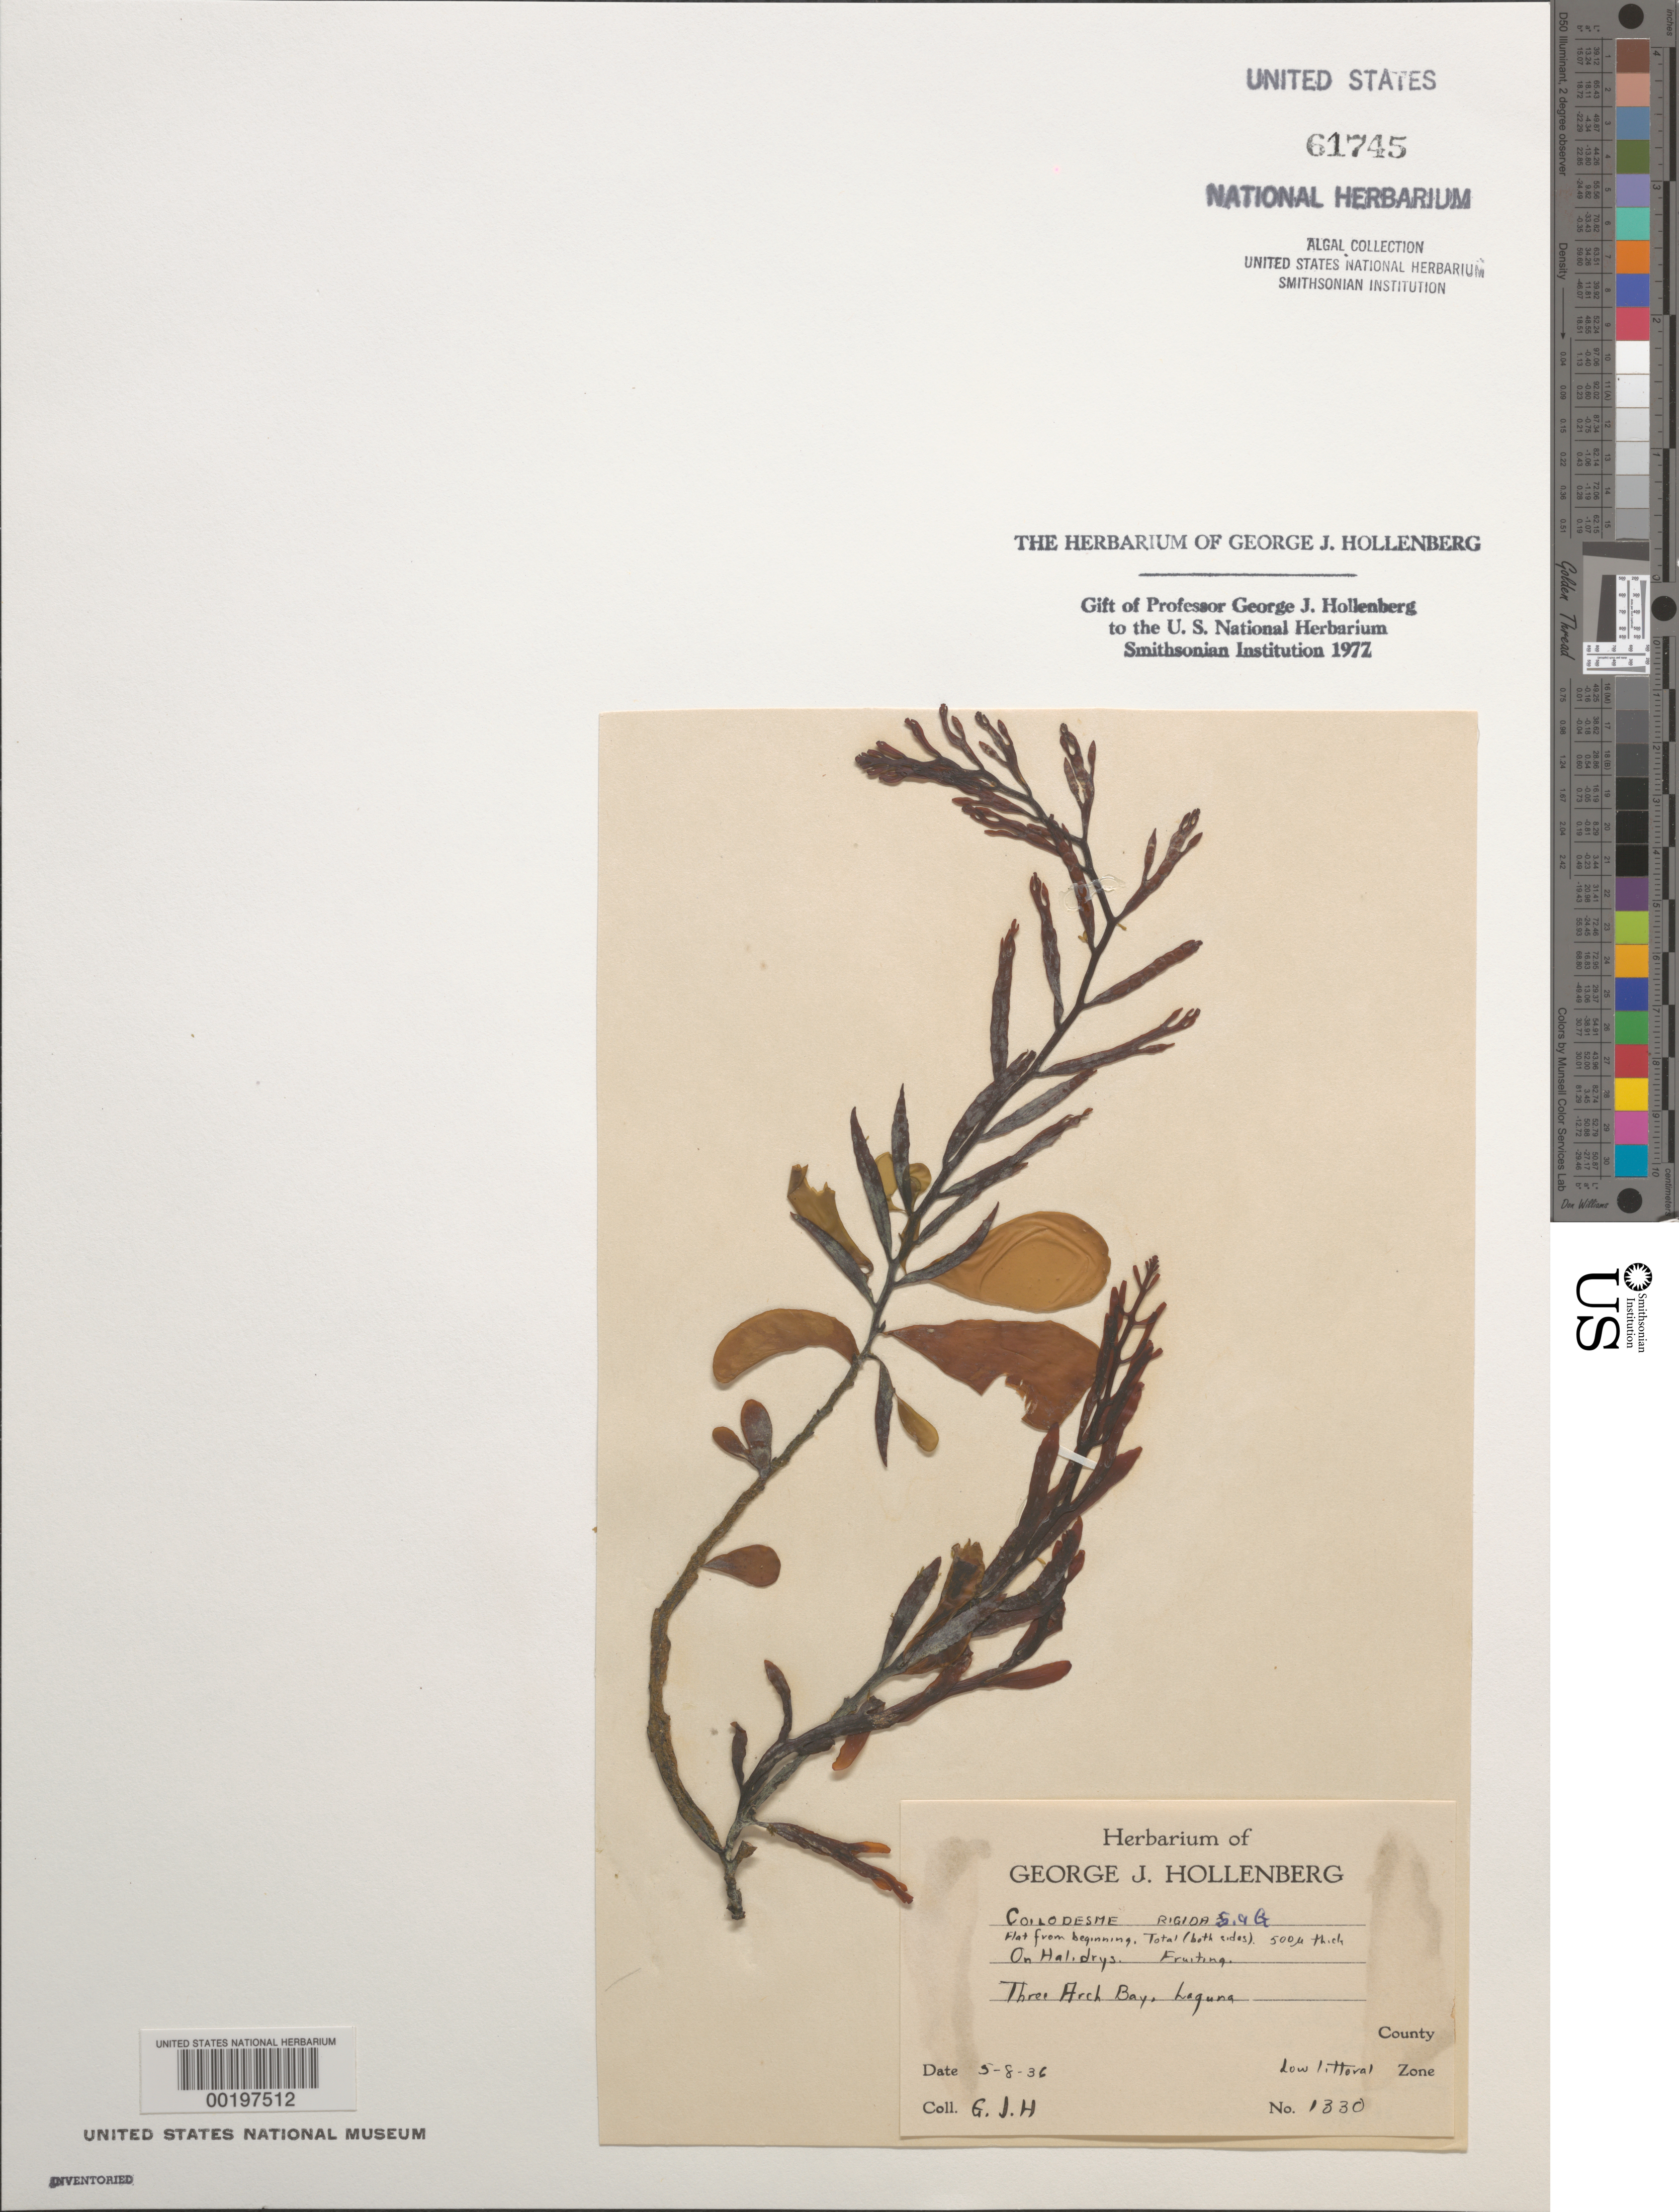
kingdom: Chromista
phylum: Ochrophyta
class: Phaeophyceae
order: Ectocarpales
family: Chordariaceae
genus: Coilodesme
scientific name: Coilodesme rigida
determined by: Hollenberg, George J.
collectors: G. Hollenberg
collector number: GJH 1330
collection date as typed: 08 May 1936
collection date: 1936-05-08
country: United States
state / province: California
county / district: Orange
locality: Three Arch Bay, Laguna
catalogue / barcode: US 61745